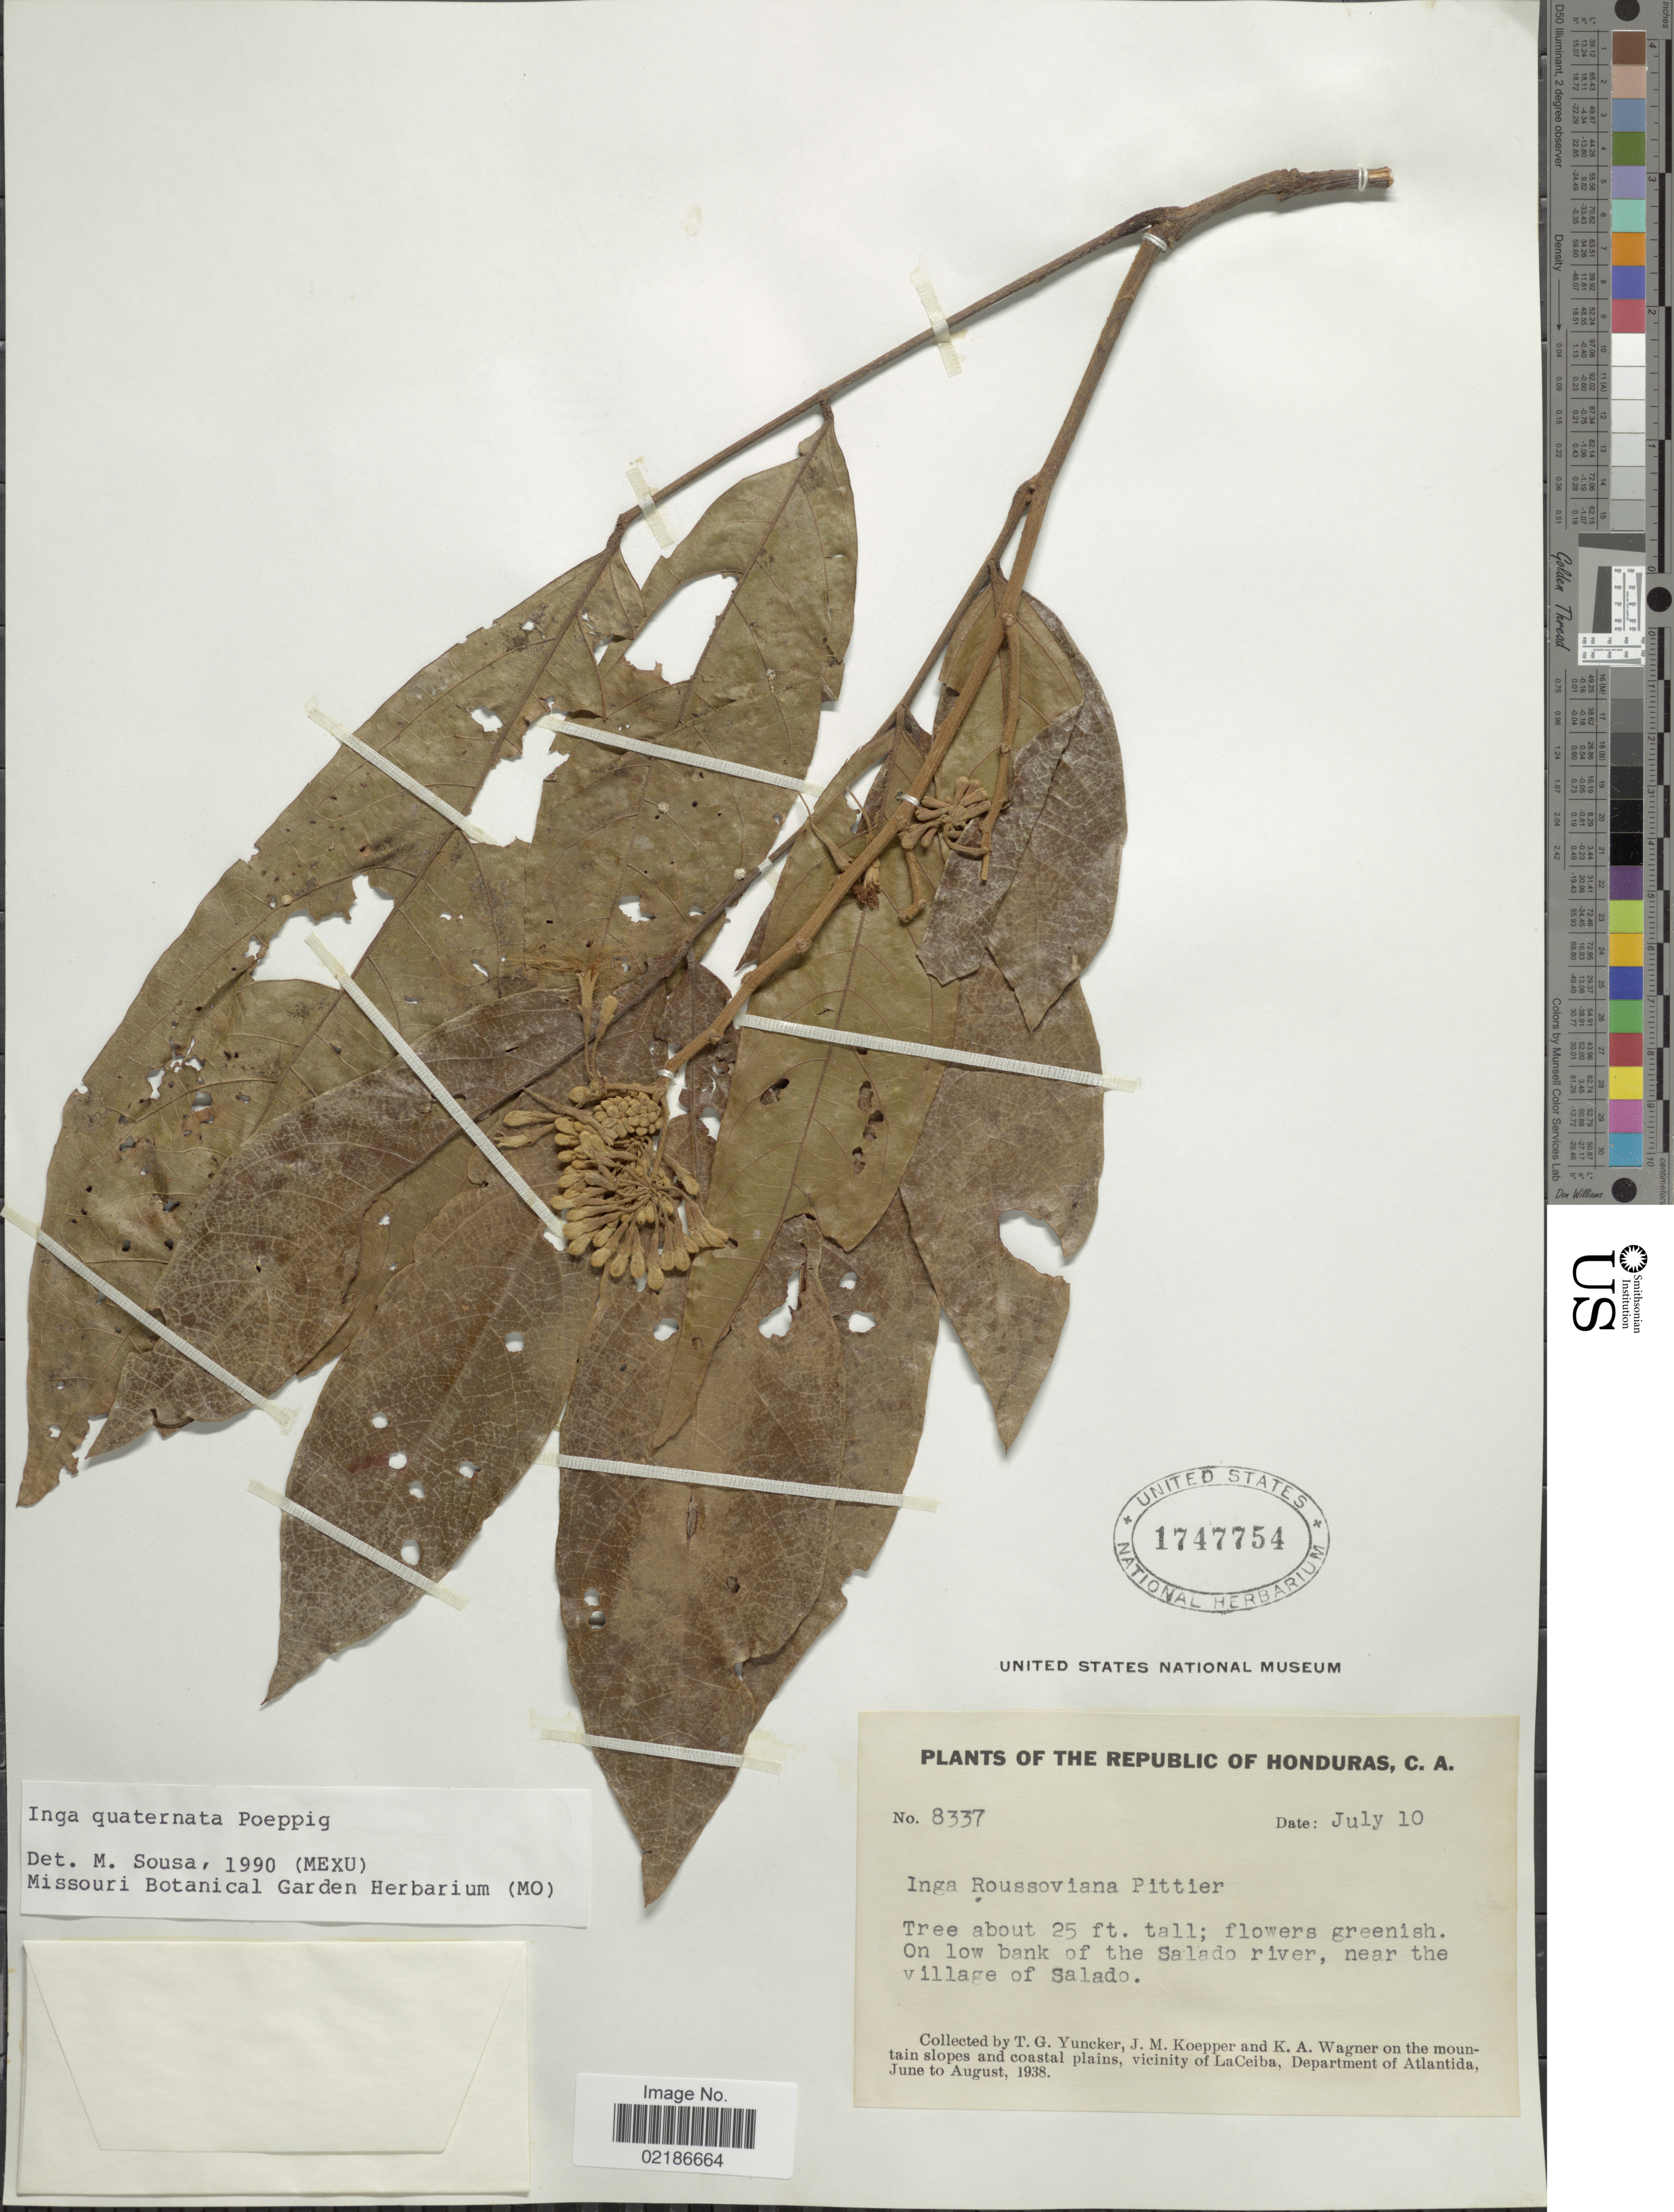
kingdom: Plantae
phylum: Tracheophyta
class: Magnoliopsida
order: Fabales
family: Fabaceae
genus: Inga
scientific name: Inga quaternata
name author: Poepp. & Endl.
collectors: T. G. Yuncker, J. M. Koepper & K. A. Wagner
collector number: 8337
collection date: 1938-07-10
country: Honduras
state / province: Atlántida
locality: Low bank of the Salado River, near the village of Salado, Vicinity of La Ceiba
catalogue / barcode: US 1747754